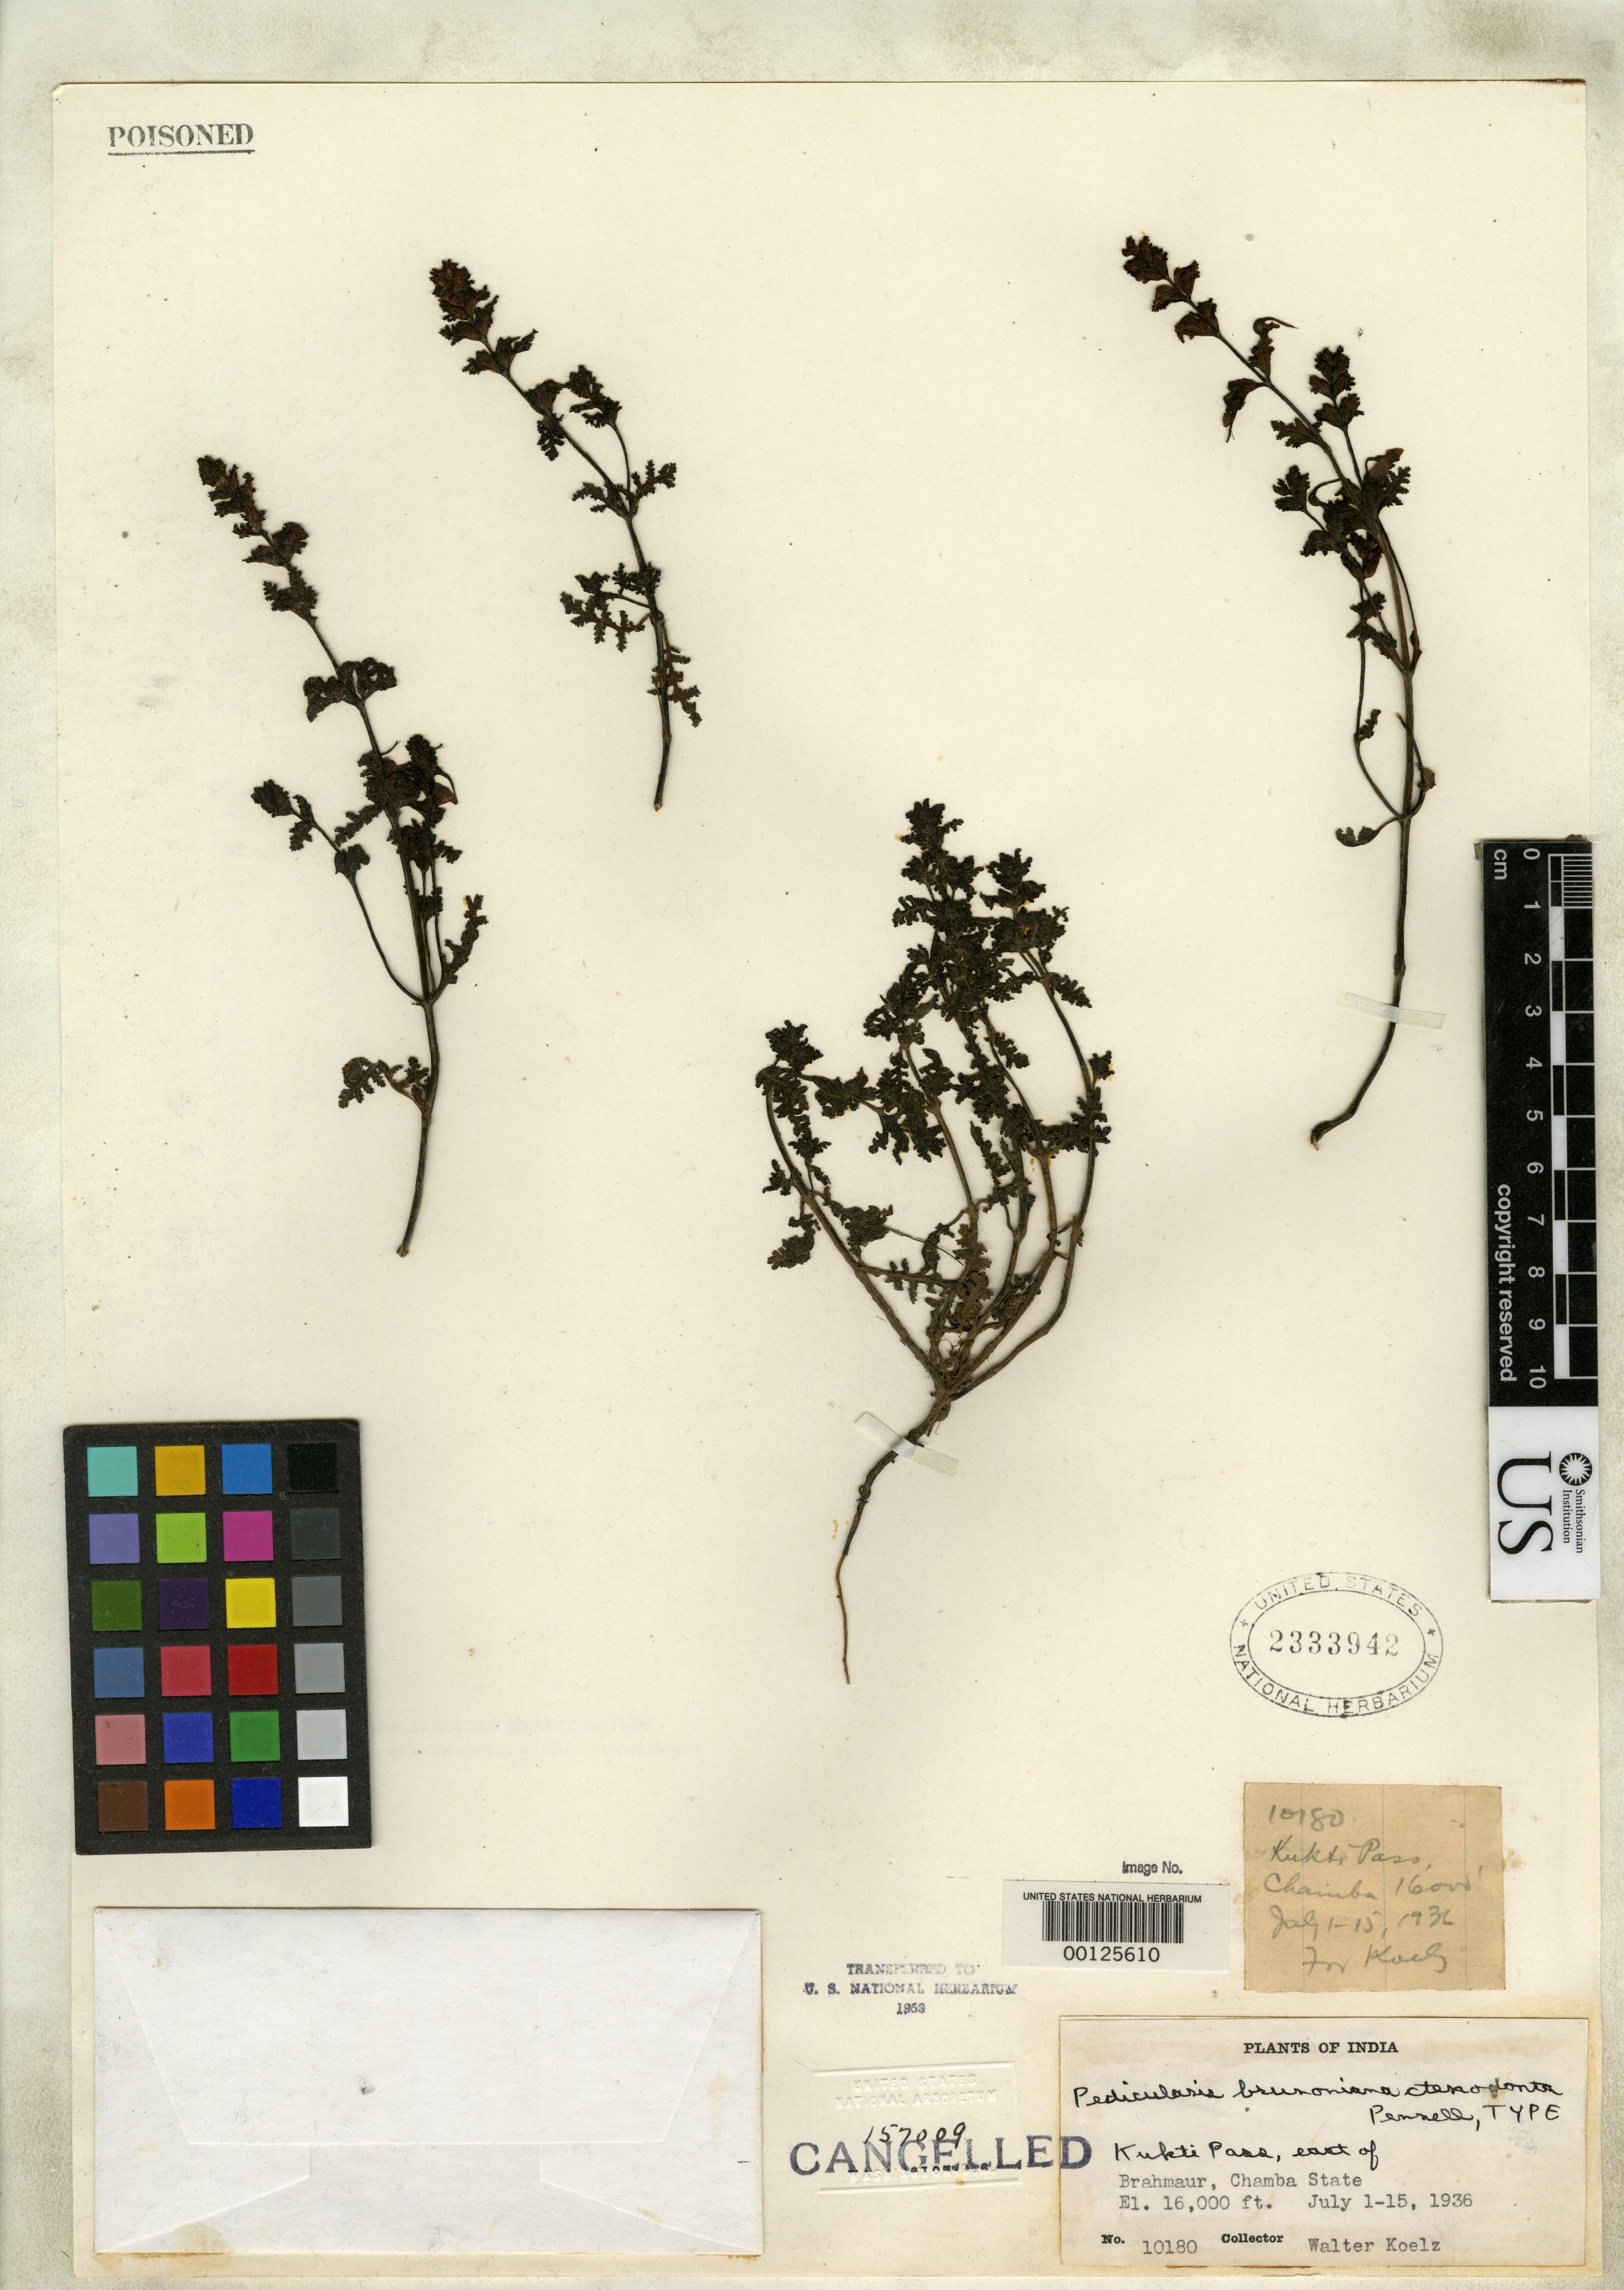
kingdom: Plantae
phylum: Tracheophyta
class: Magnoliopsida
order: Lamiales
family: Orobanchaceae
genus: Pedicularis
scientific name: Pedicularis brunoniana subsp. ctenodonta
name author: Pennell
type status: Holotype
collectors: W. N. Koelz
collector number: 10180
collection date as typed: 01 Jul 1936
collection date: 1936-07-01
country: India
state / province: Himachal Pradesh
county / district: Chamba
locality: Kukti Pass, Brahmoua.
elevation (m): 4900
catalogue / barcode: US 2333942